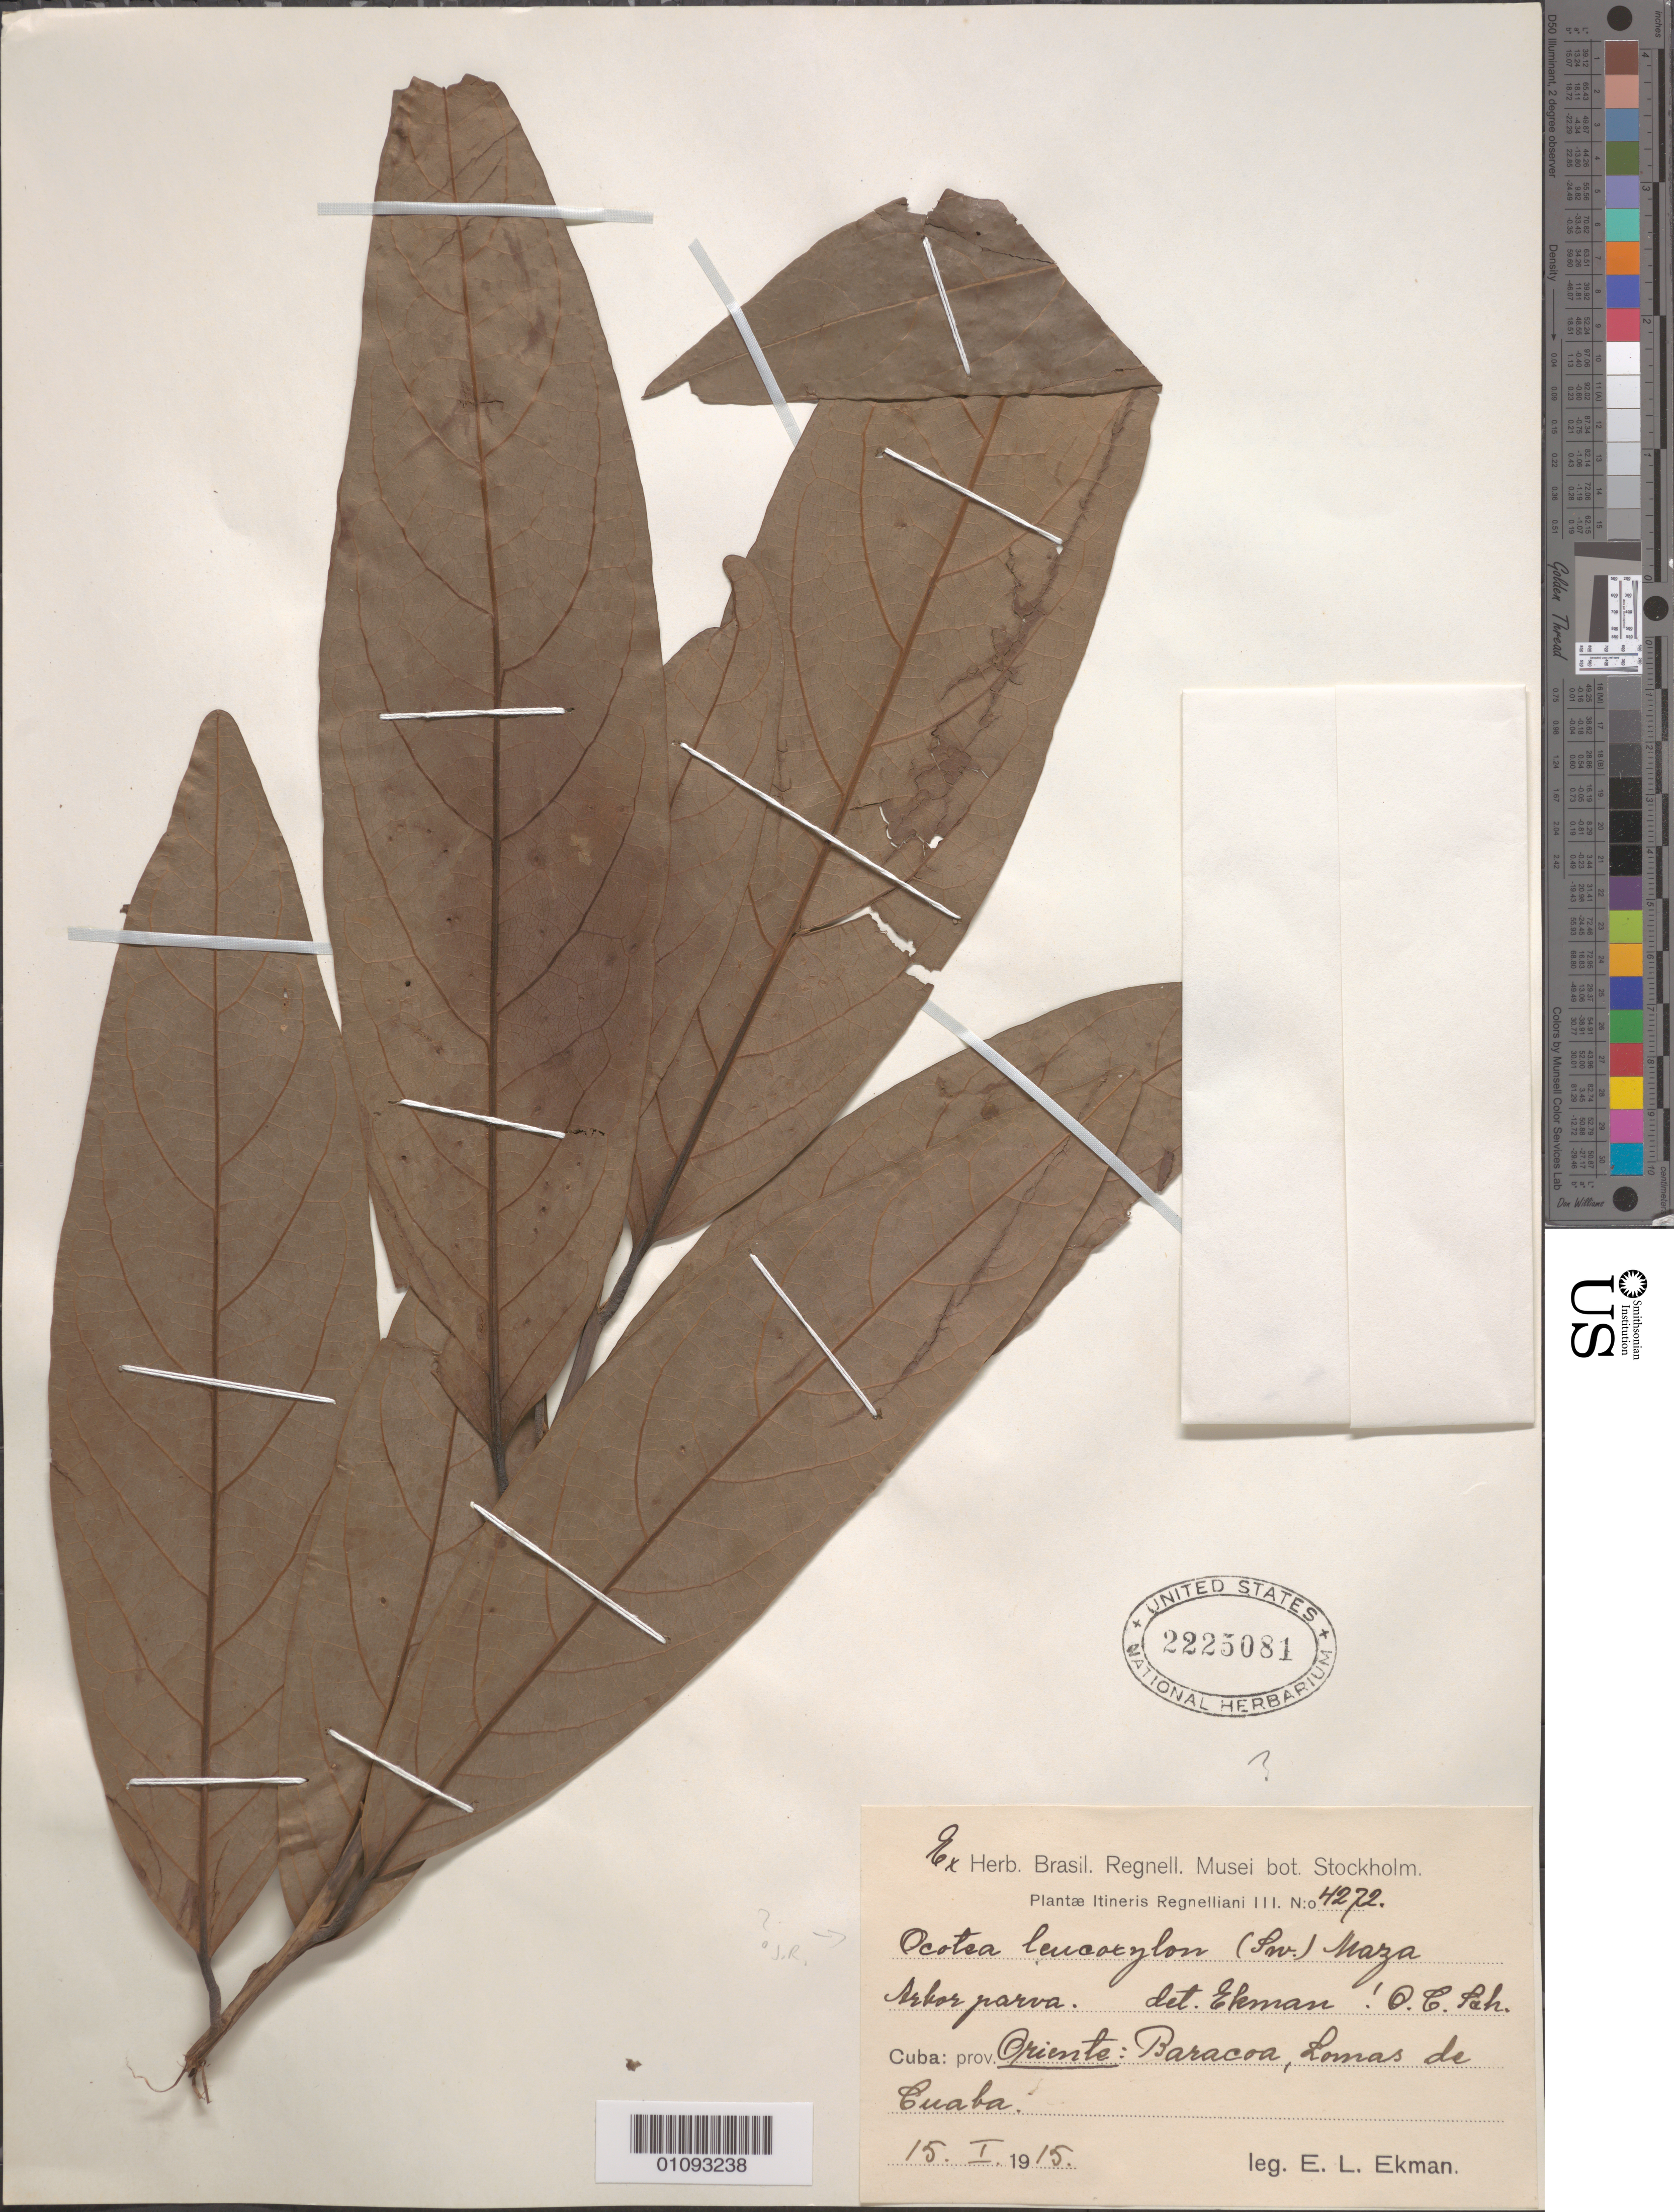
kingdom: Plantae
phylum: Tracheophyta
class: Magnoliopsida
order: Laurales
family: Lauraceae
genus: Ocotea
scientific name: Ocotea leucoxylon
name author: (Sw.) Laness.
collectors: E. L. Ekman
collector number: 4272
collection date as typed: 15 Jan 1915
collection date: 1915-01-15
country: Cuba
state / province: Guantanamo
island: Cuba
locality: Baracoa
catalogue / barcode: US 2225081